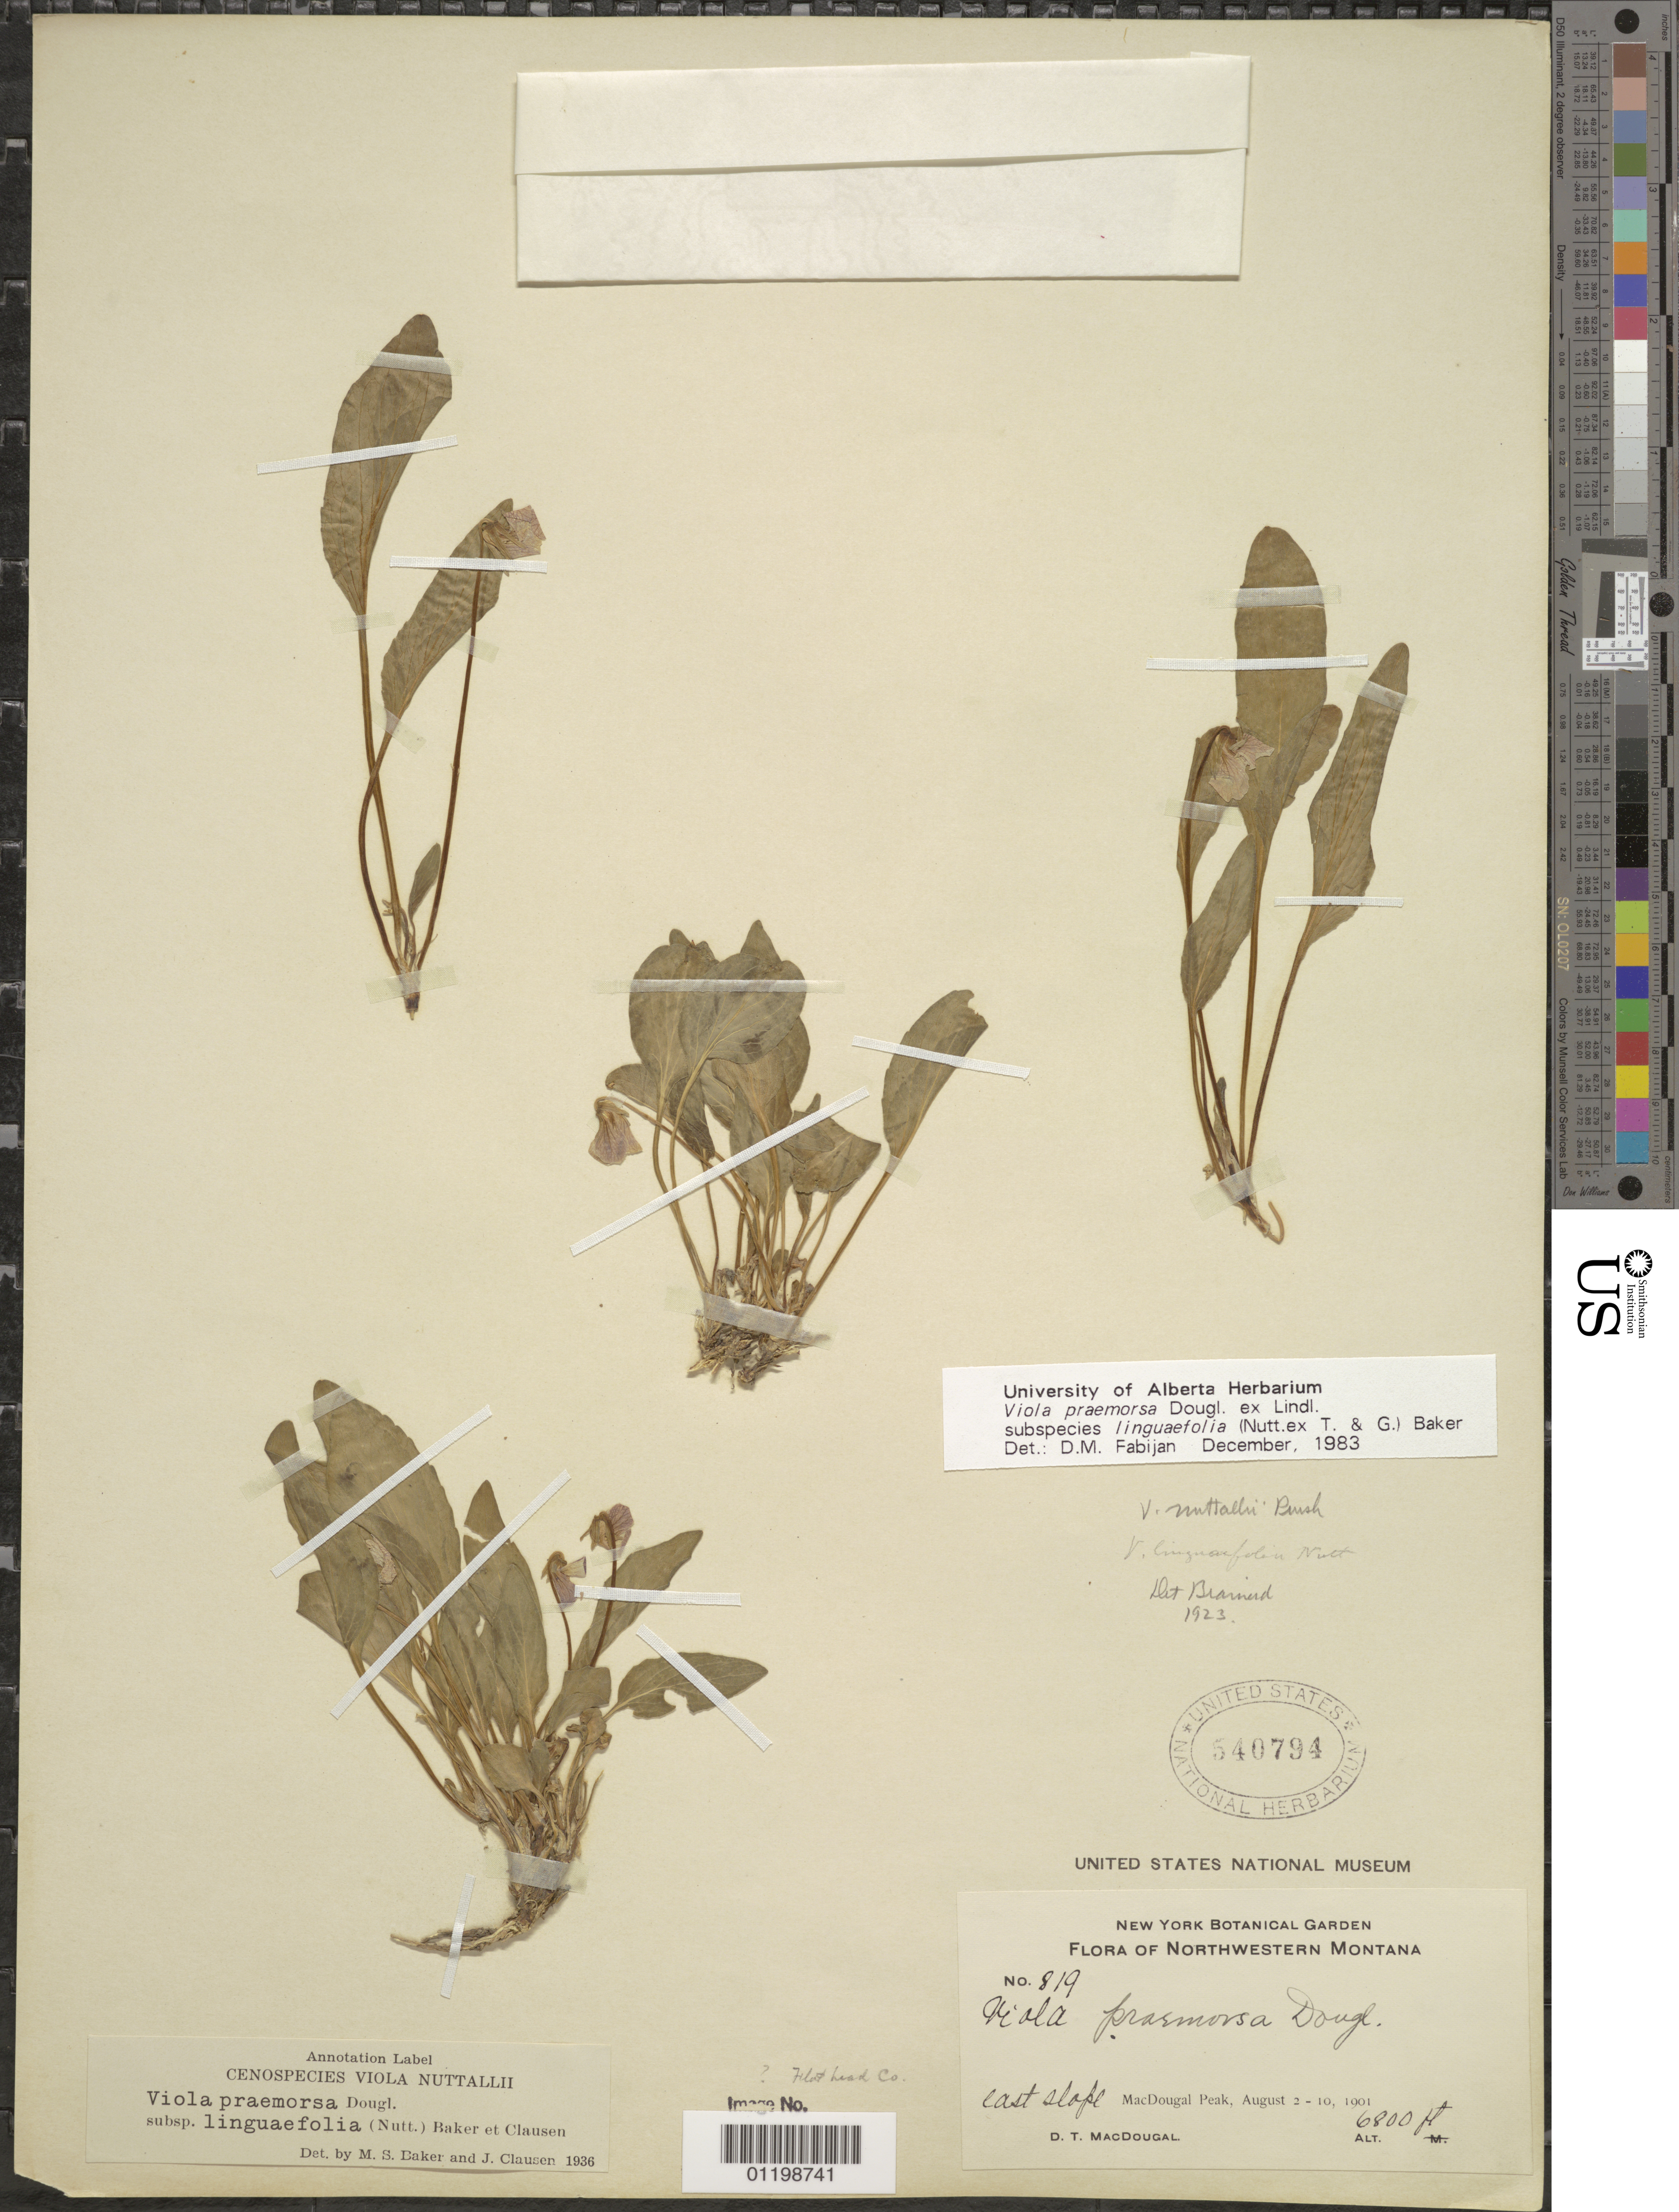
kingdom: Plantae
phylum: Tracheophyta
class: Magnoliopsida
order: Malpighiales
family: Violaceae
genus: Viola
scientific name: Viola praemorsa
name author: Douglas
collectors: D. T. MacDougal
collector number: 819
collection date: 1901-08-02/1901-08-10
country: United States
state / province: Montana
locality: Northwestern Montana, MacDougal Peak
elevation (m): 2073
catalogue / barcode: US 540794